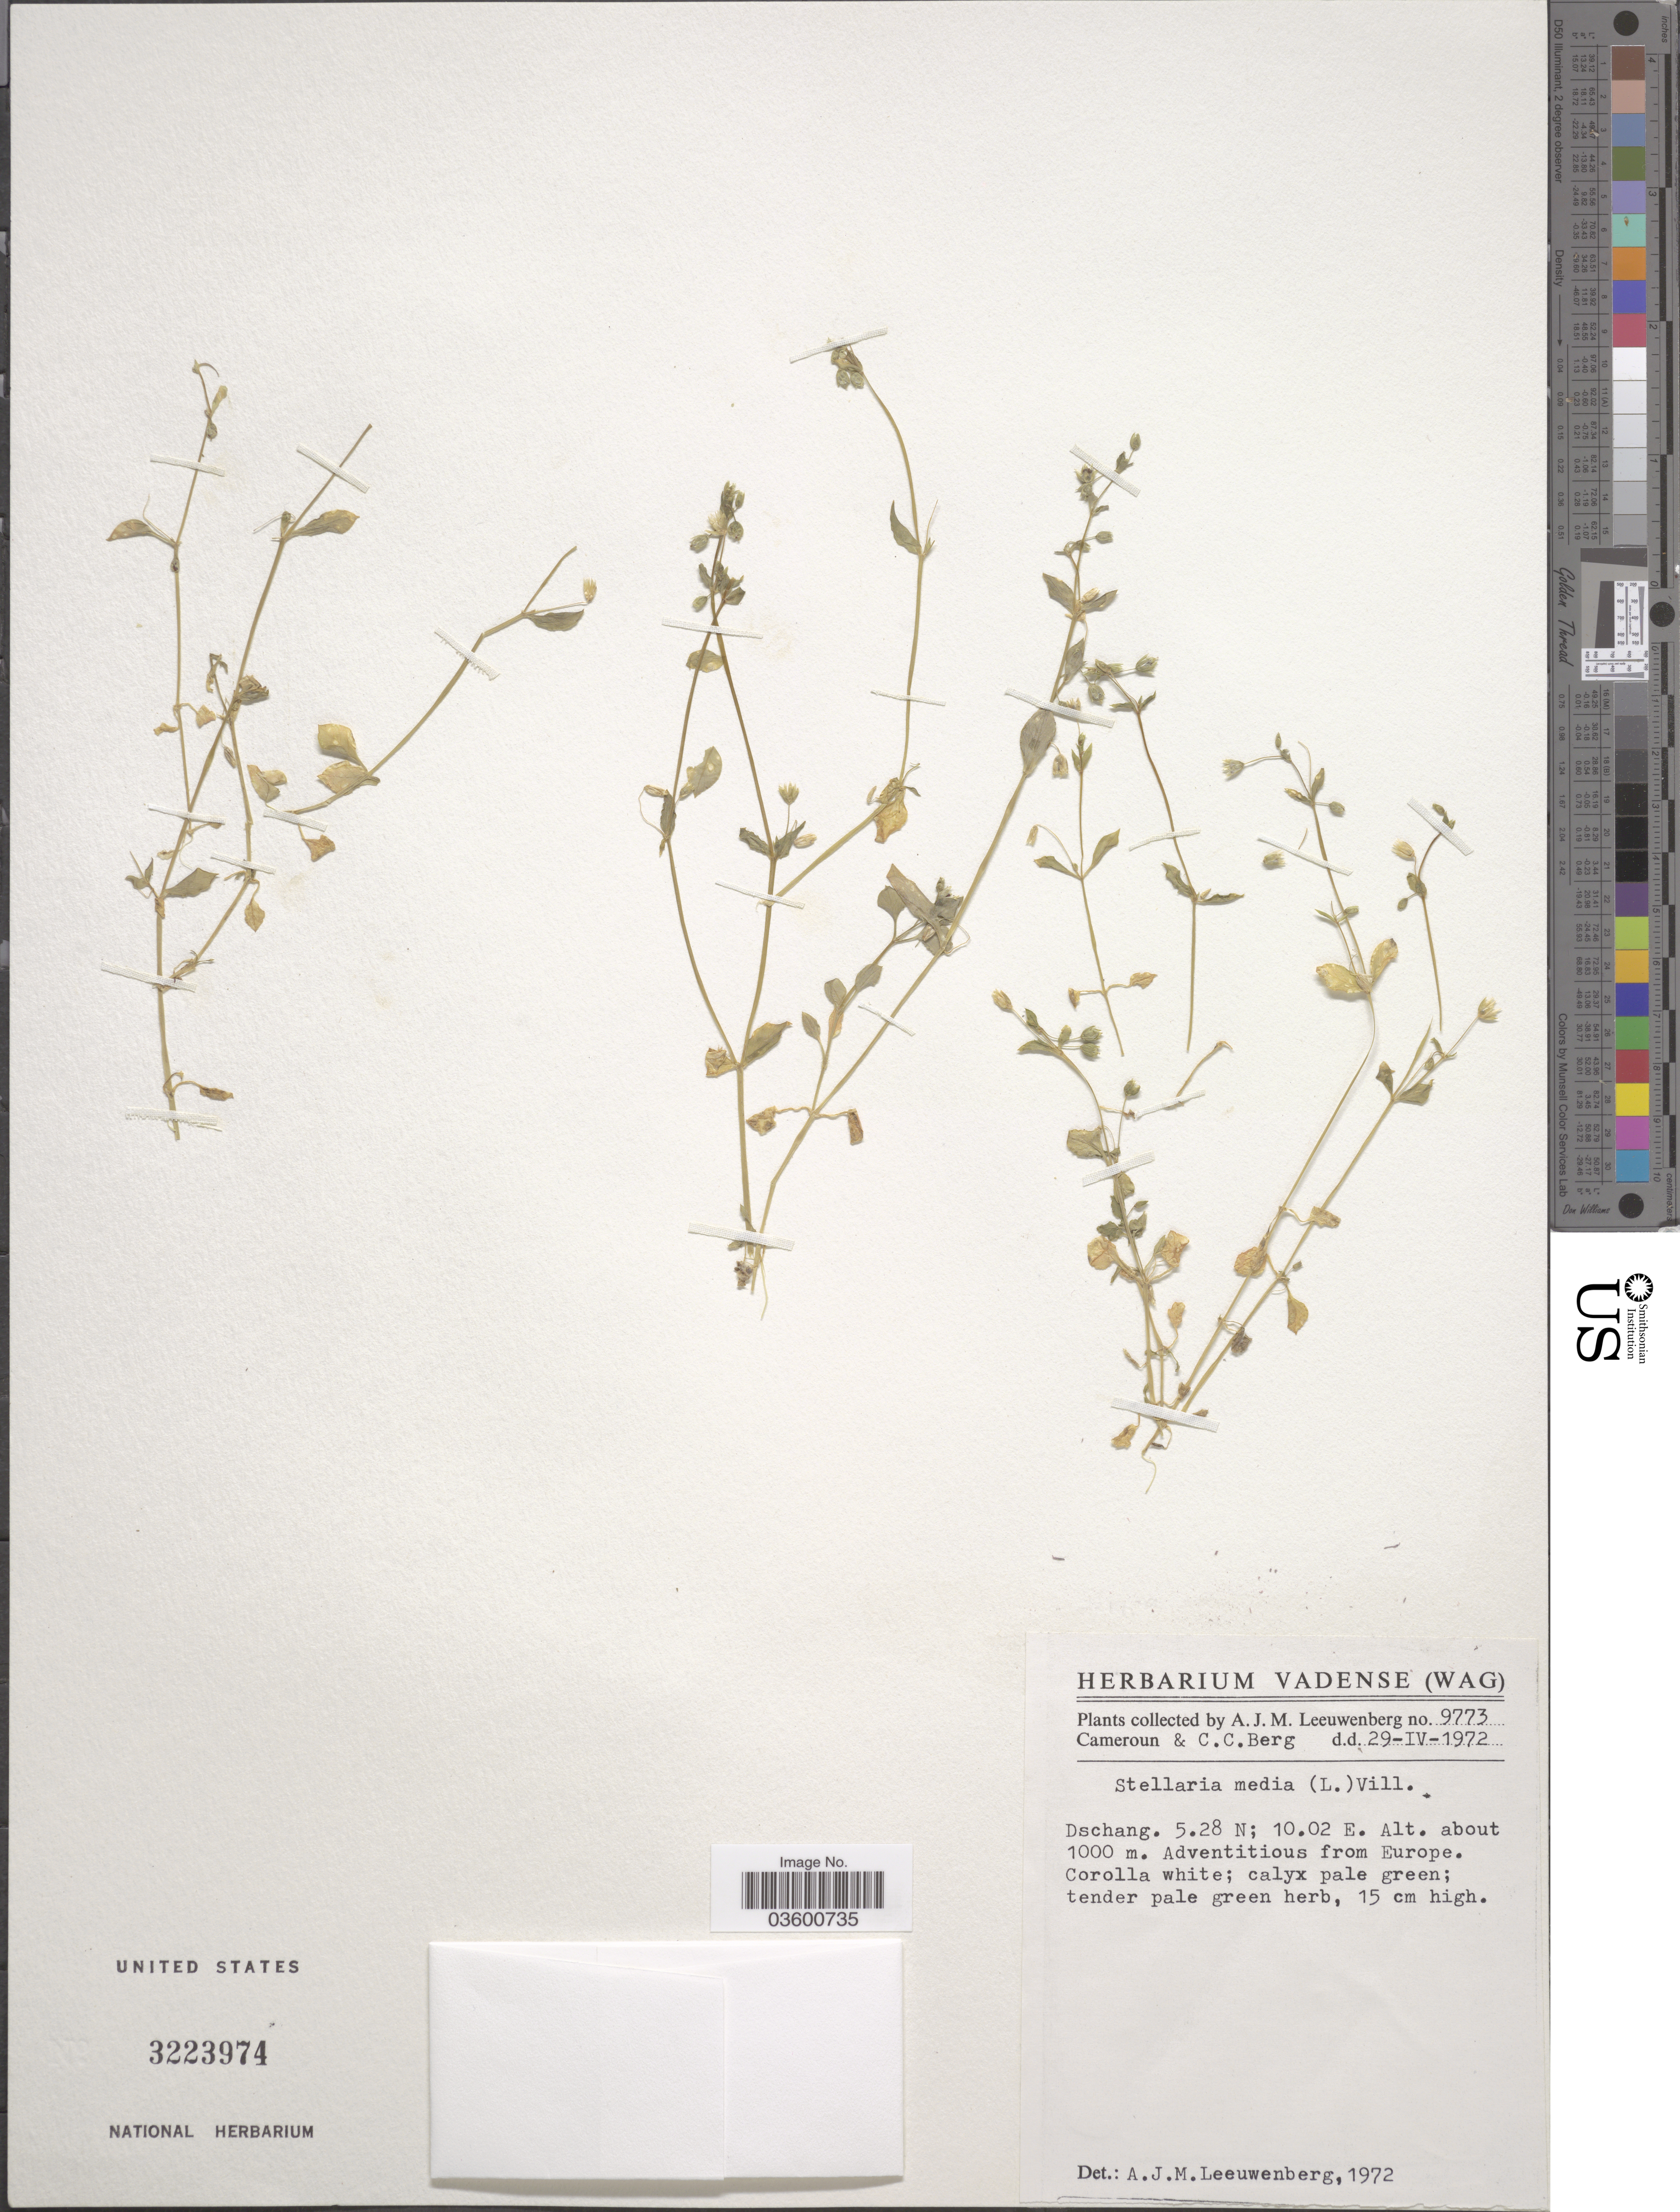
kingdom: Plantae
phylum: Tracheophyta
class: Magnoliopsida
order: Caryophyllales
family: Caryophyllaceae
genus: Stellaria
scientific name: Stellaria media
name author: (L.) Vill.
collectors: A. J. M. Leeuwenberg & C. C. Berg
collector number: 9773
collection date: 1972-04-29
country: Cameroon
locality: Cameroun. Dschang.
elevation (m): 1000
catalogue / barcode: US 3223974